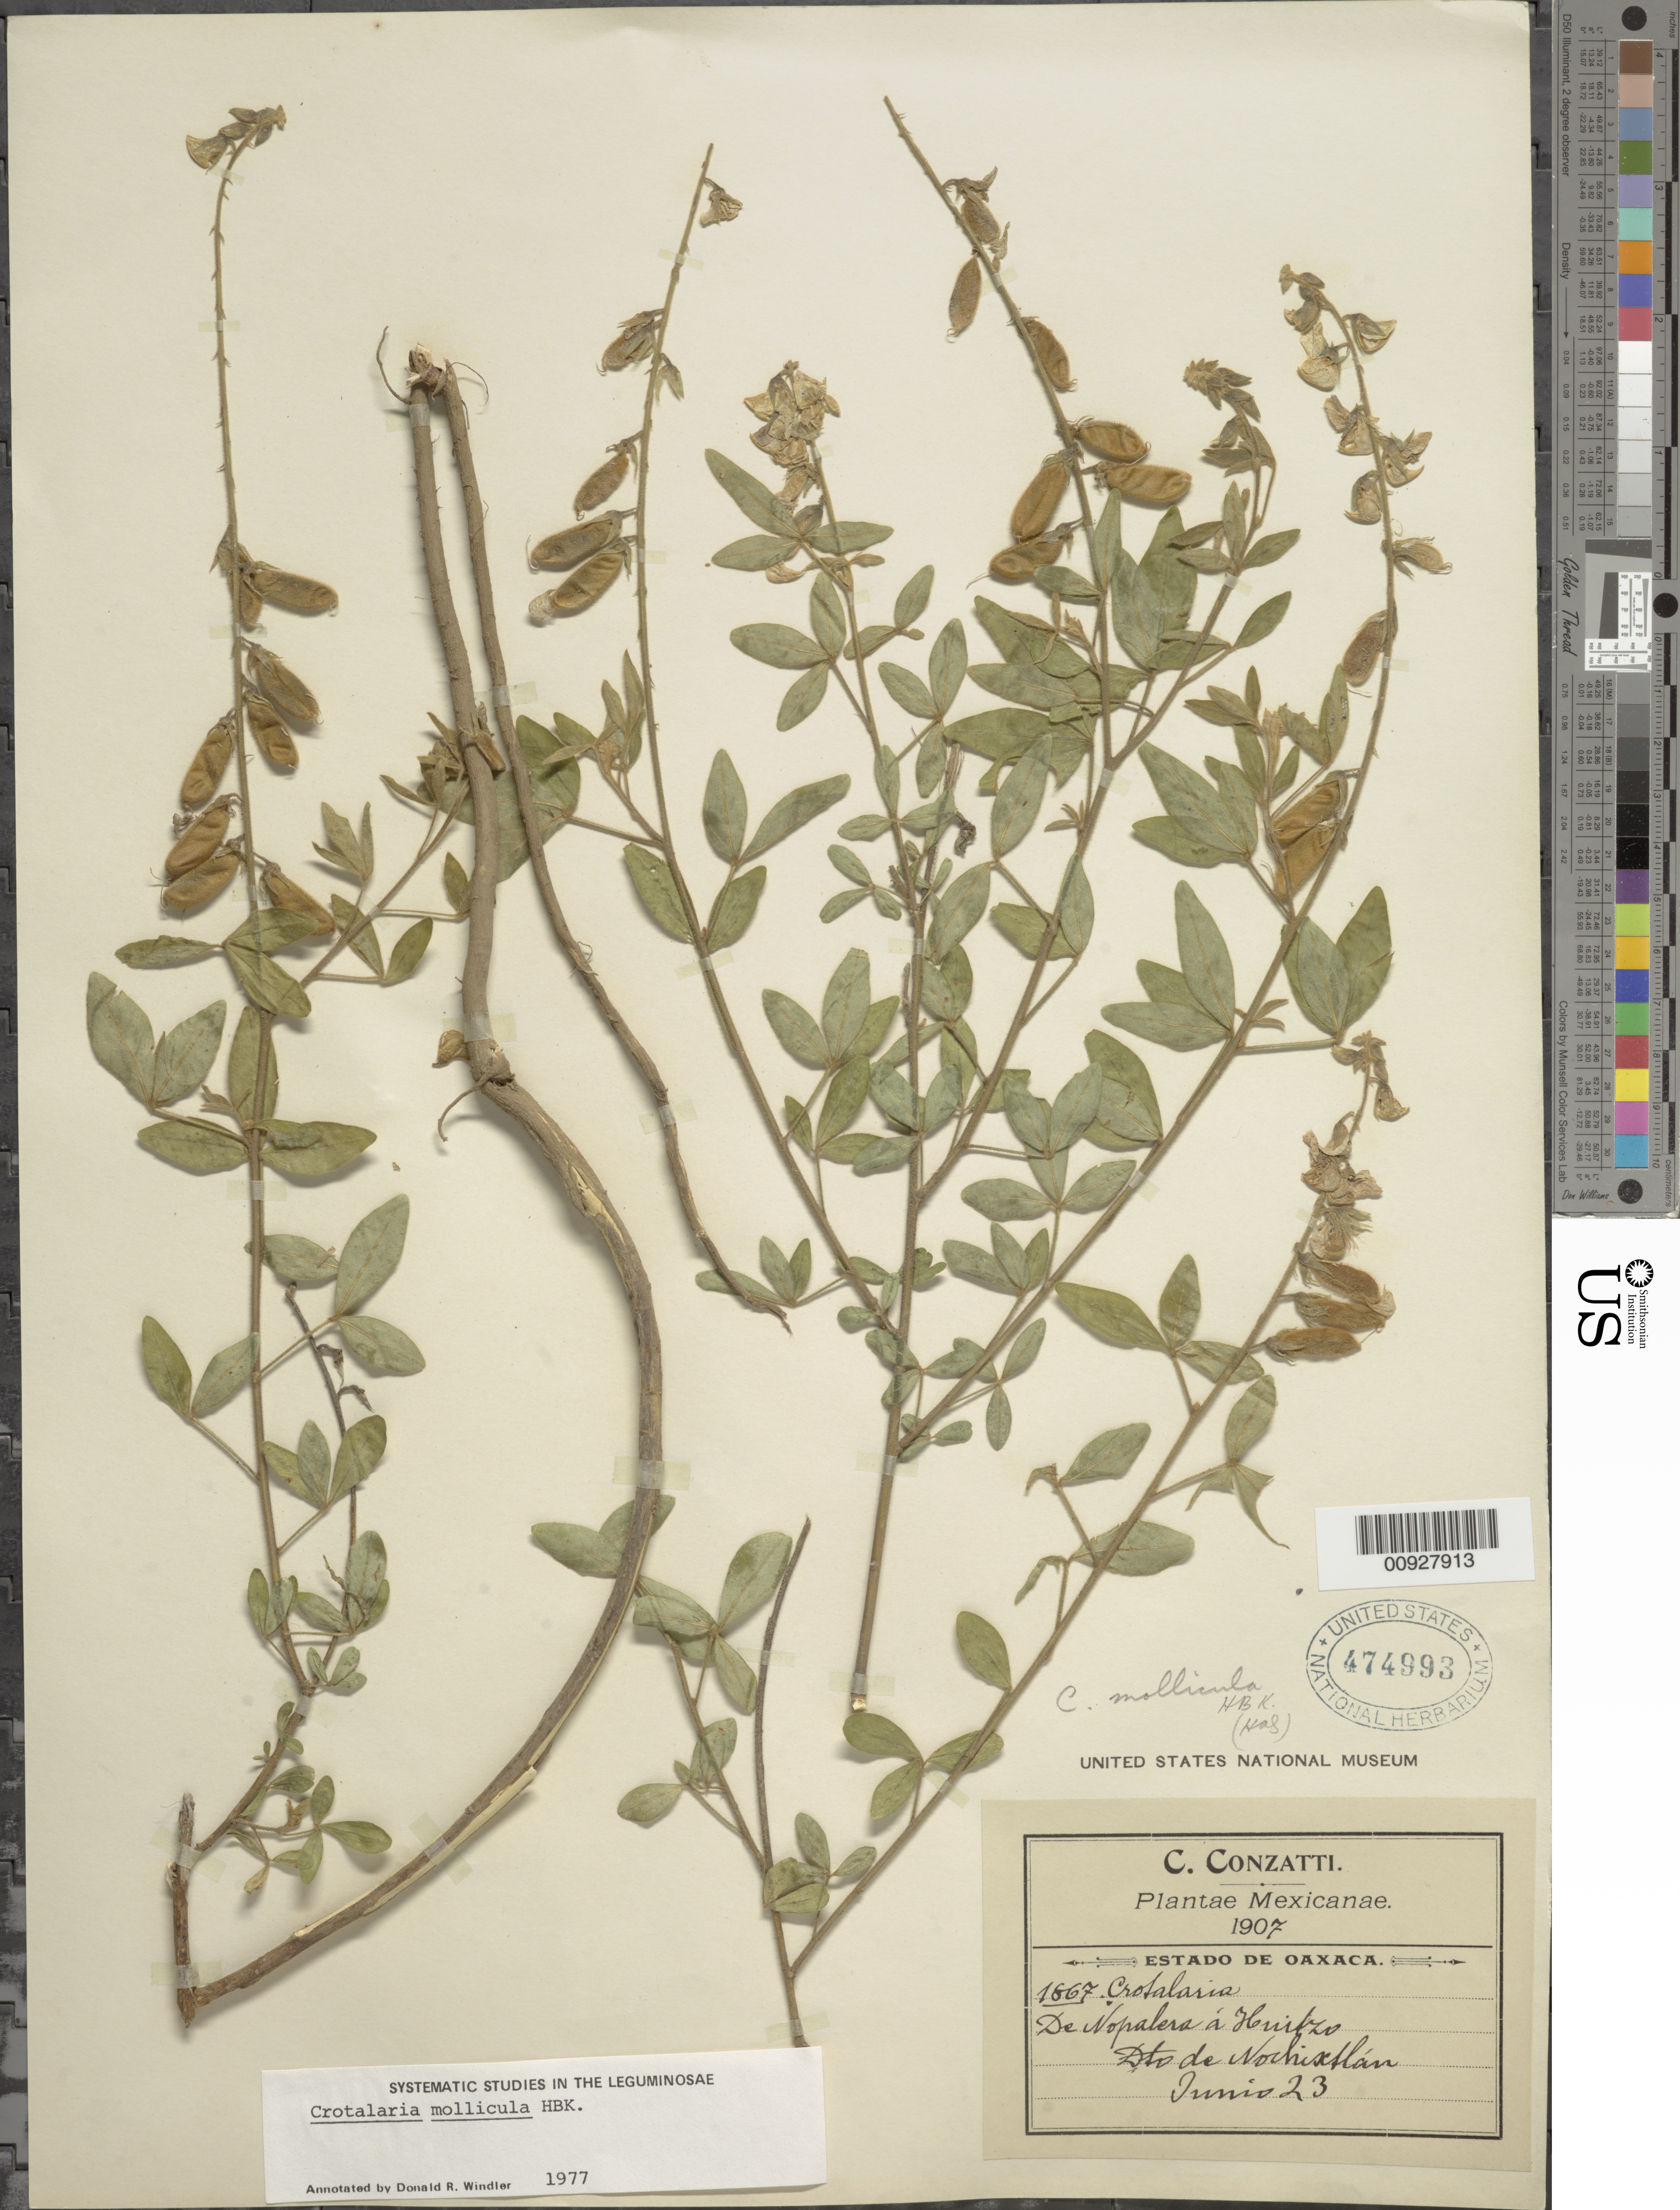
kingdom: Plantae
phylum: Tracheophyta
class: Magnoliopsida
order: Fabales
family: Fabaceae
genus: Crotalaria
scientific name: Crotalaria mollicula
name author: Kunth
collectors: C. Conzatti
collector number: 1867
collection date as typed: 23 Jun 1907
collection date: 1907-06-23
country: Mexico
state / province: Oaxaca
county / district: Nochixtlán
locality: De Nopalera a Huitzo, Dto. de Nochixtlán, Oaxaca.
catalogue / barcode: US 474993